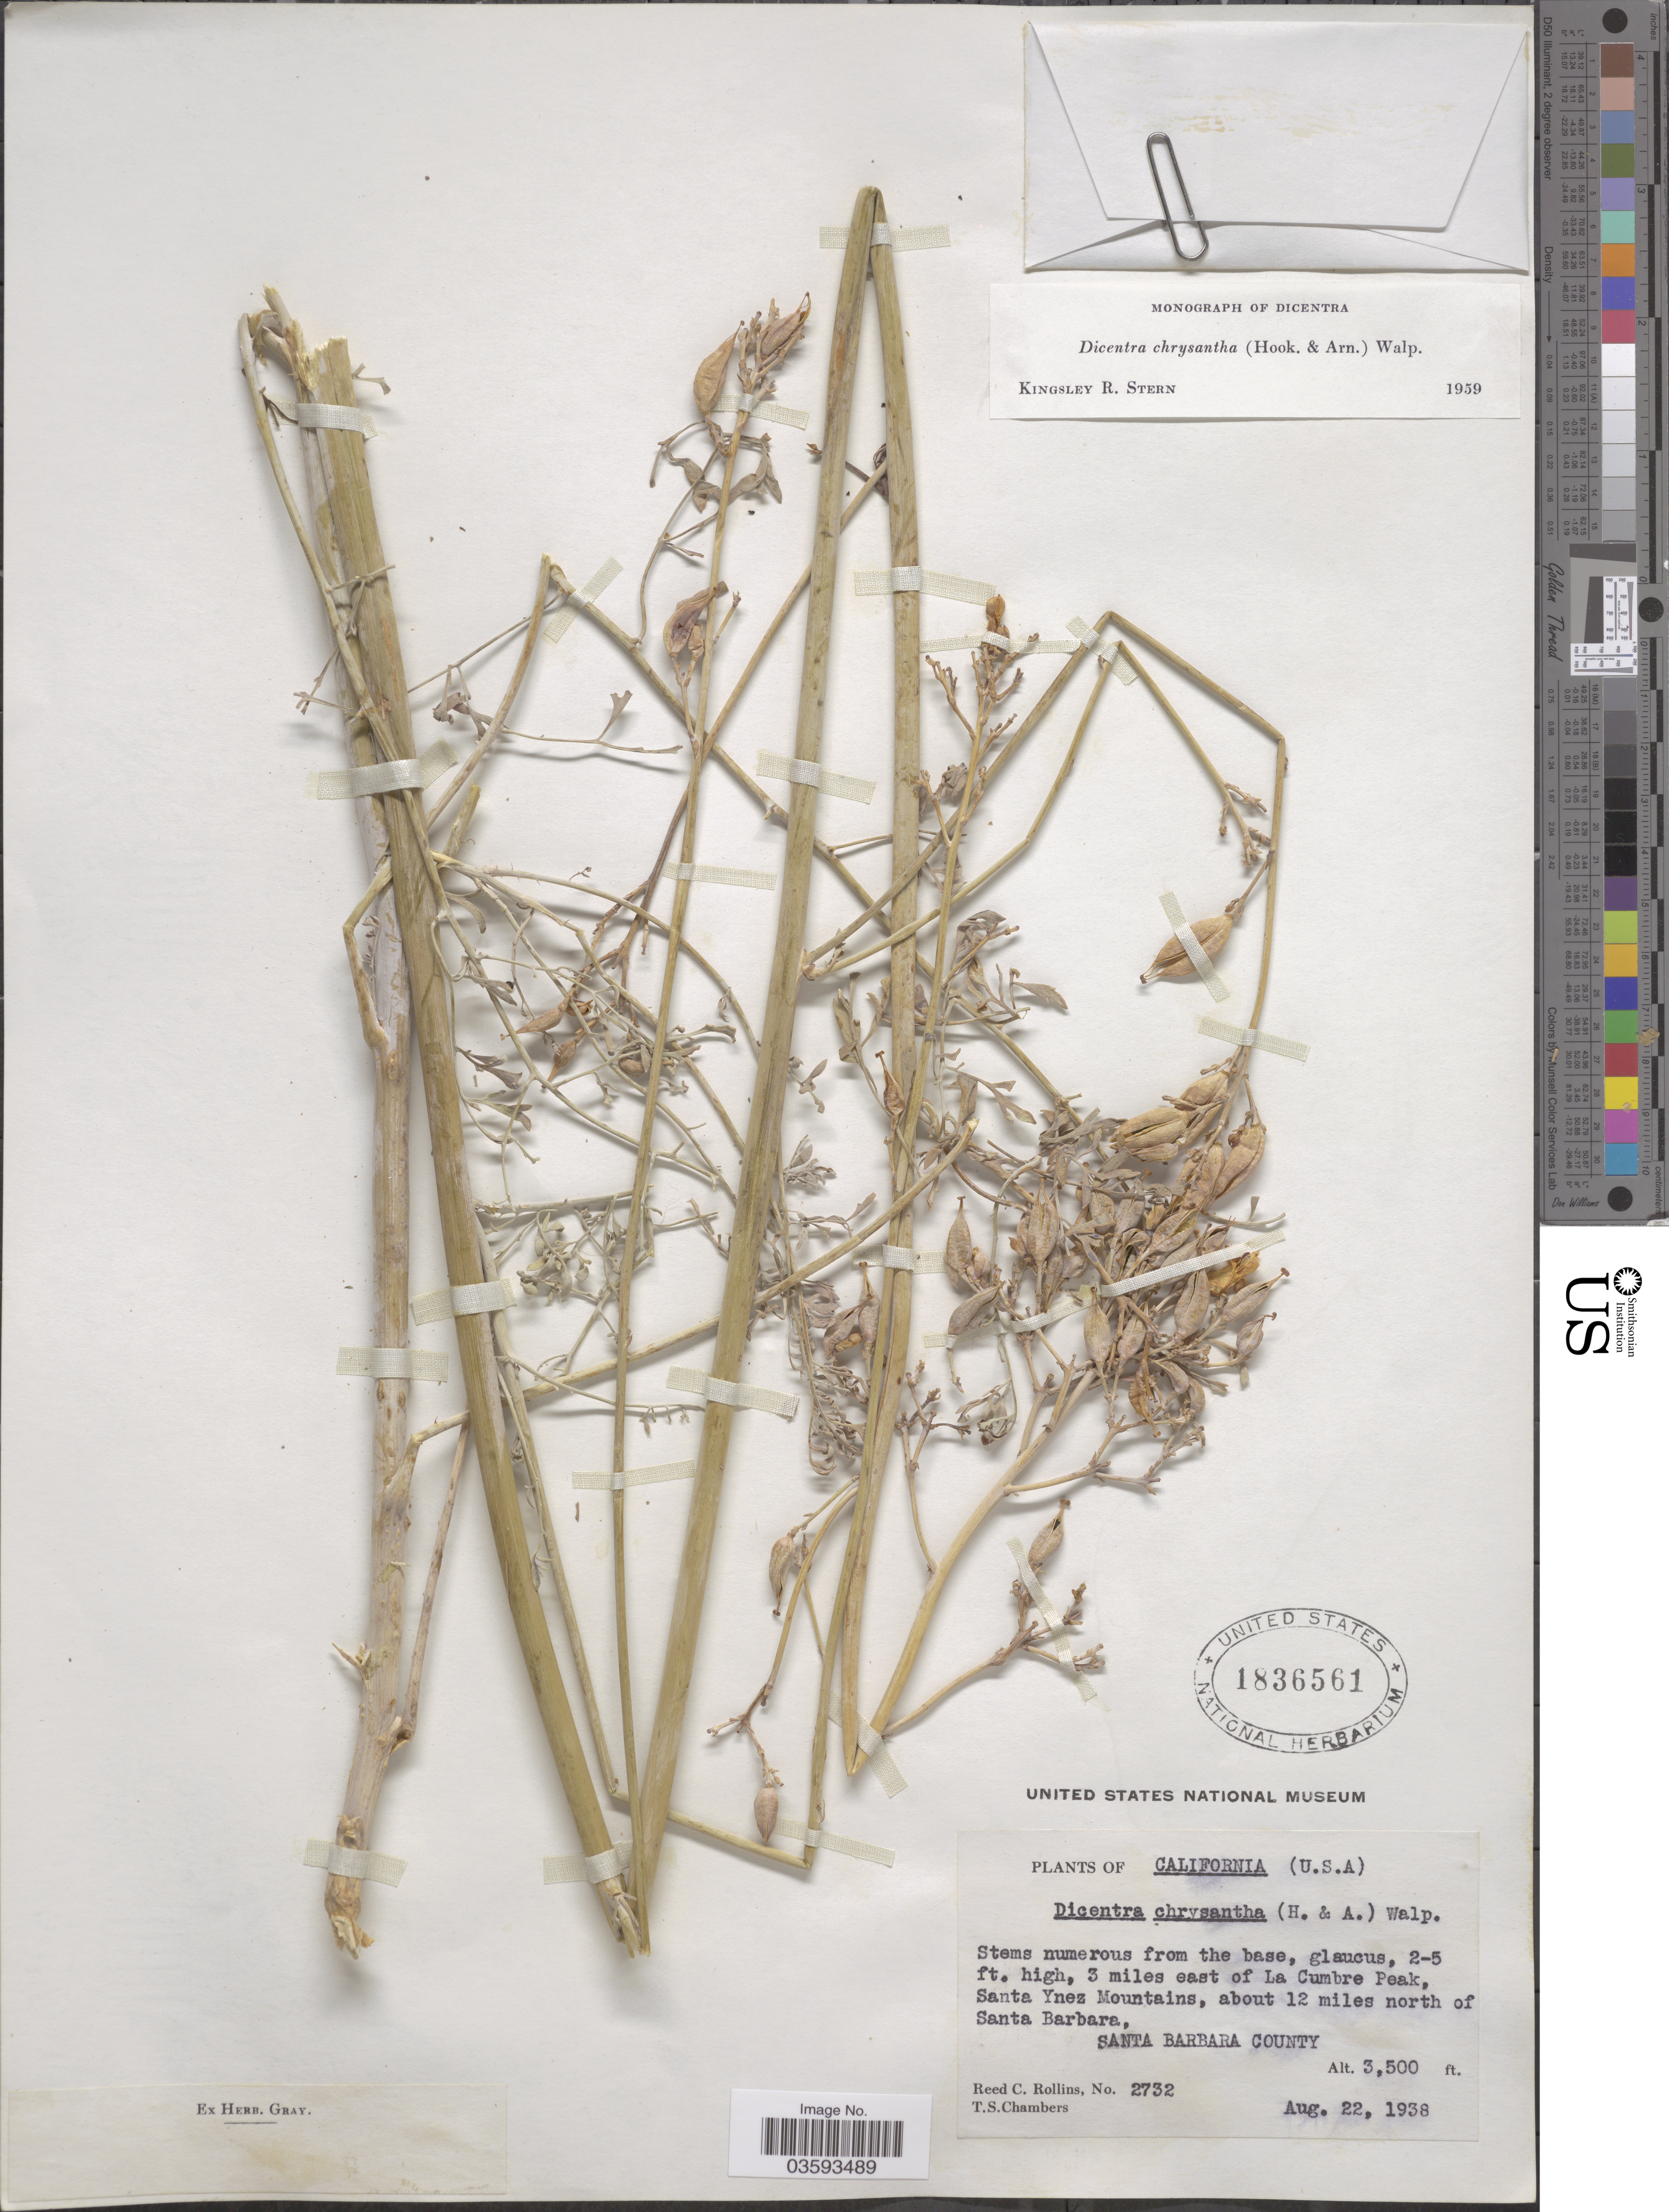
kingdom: Plantae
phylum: Tracheophyta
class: Magnoliopsida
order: Ranunculales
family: Papaveraceae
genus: Ehrendorferia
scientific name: Ehrendorferia chrysantha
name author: (Hook. & Arn.) Rylander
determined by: Strong, M. T., (US), Smithsonian Institution - National Museum of Natural History (UNITED STATES)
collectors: R. C. Rollins & T. Chambers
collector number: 2732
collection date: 1938-08-22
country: United States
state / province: California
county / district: Santa Barbara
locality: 3 miles east of La Cumbre Peak, Santa Ynez Mountains, about 12 miles north of Santa Barbara, Santa Barbara County.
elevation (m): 1067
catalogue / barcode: US 1836561